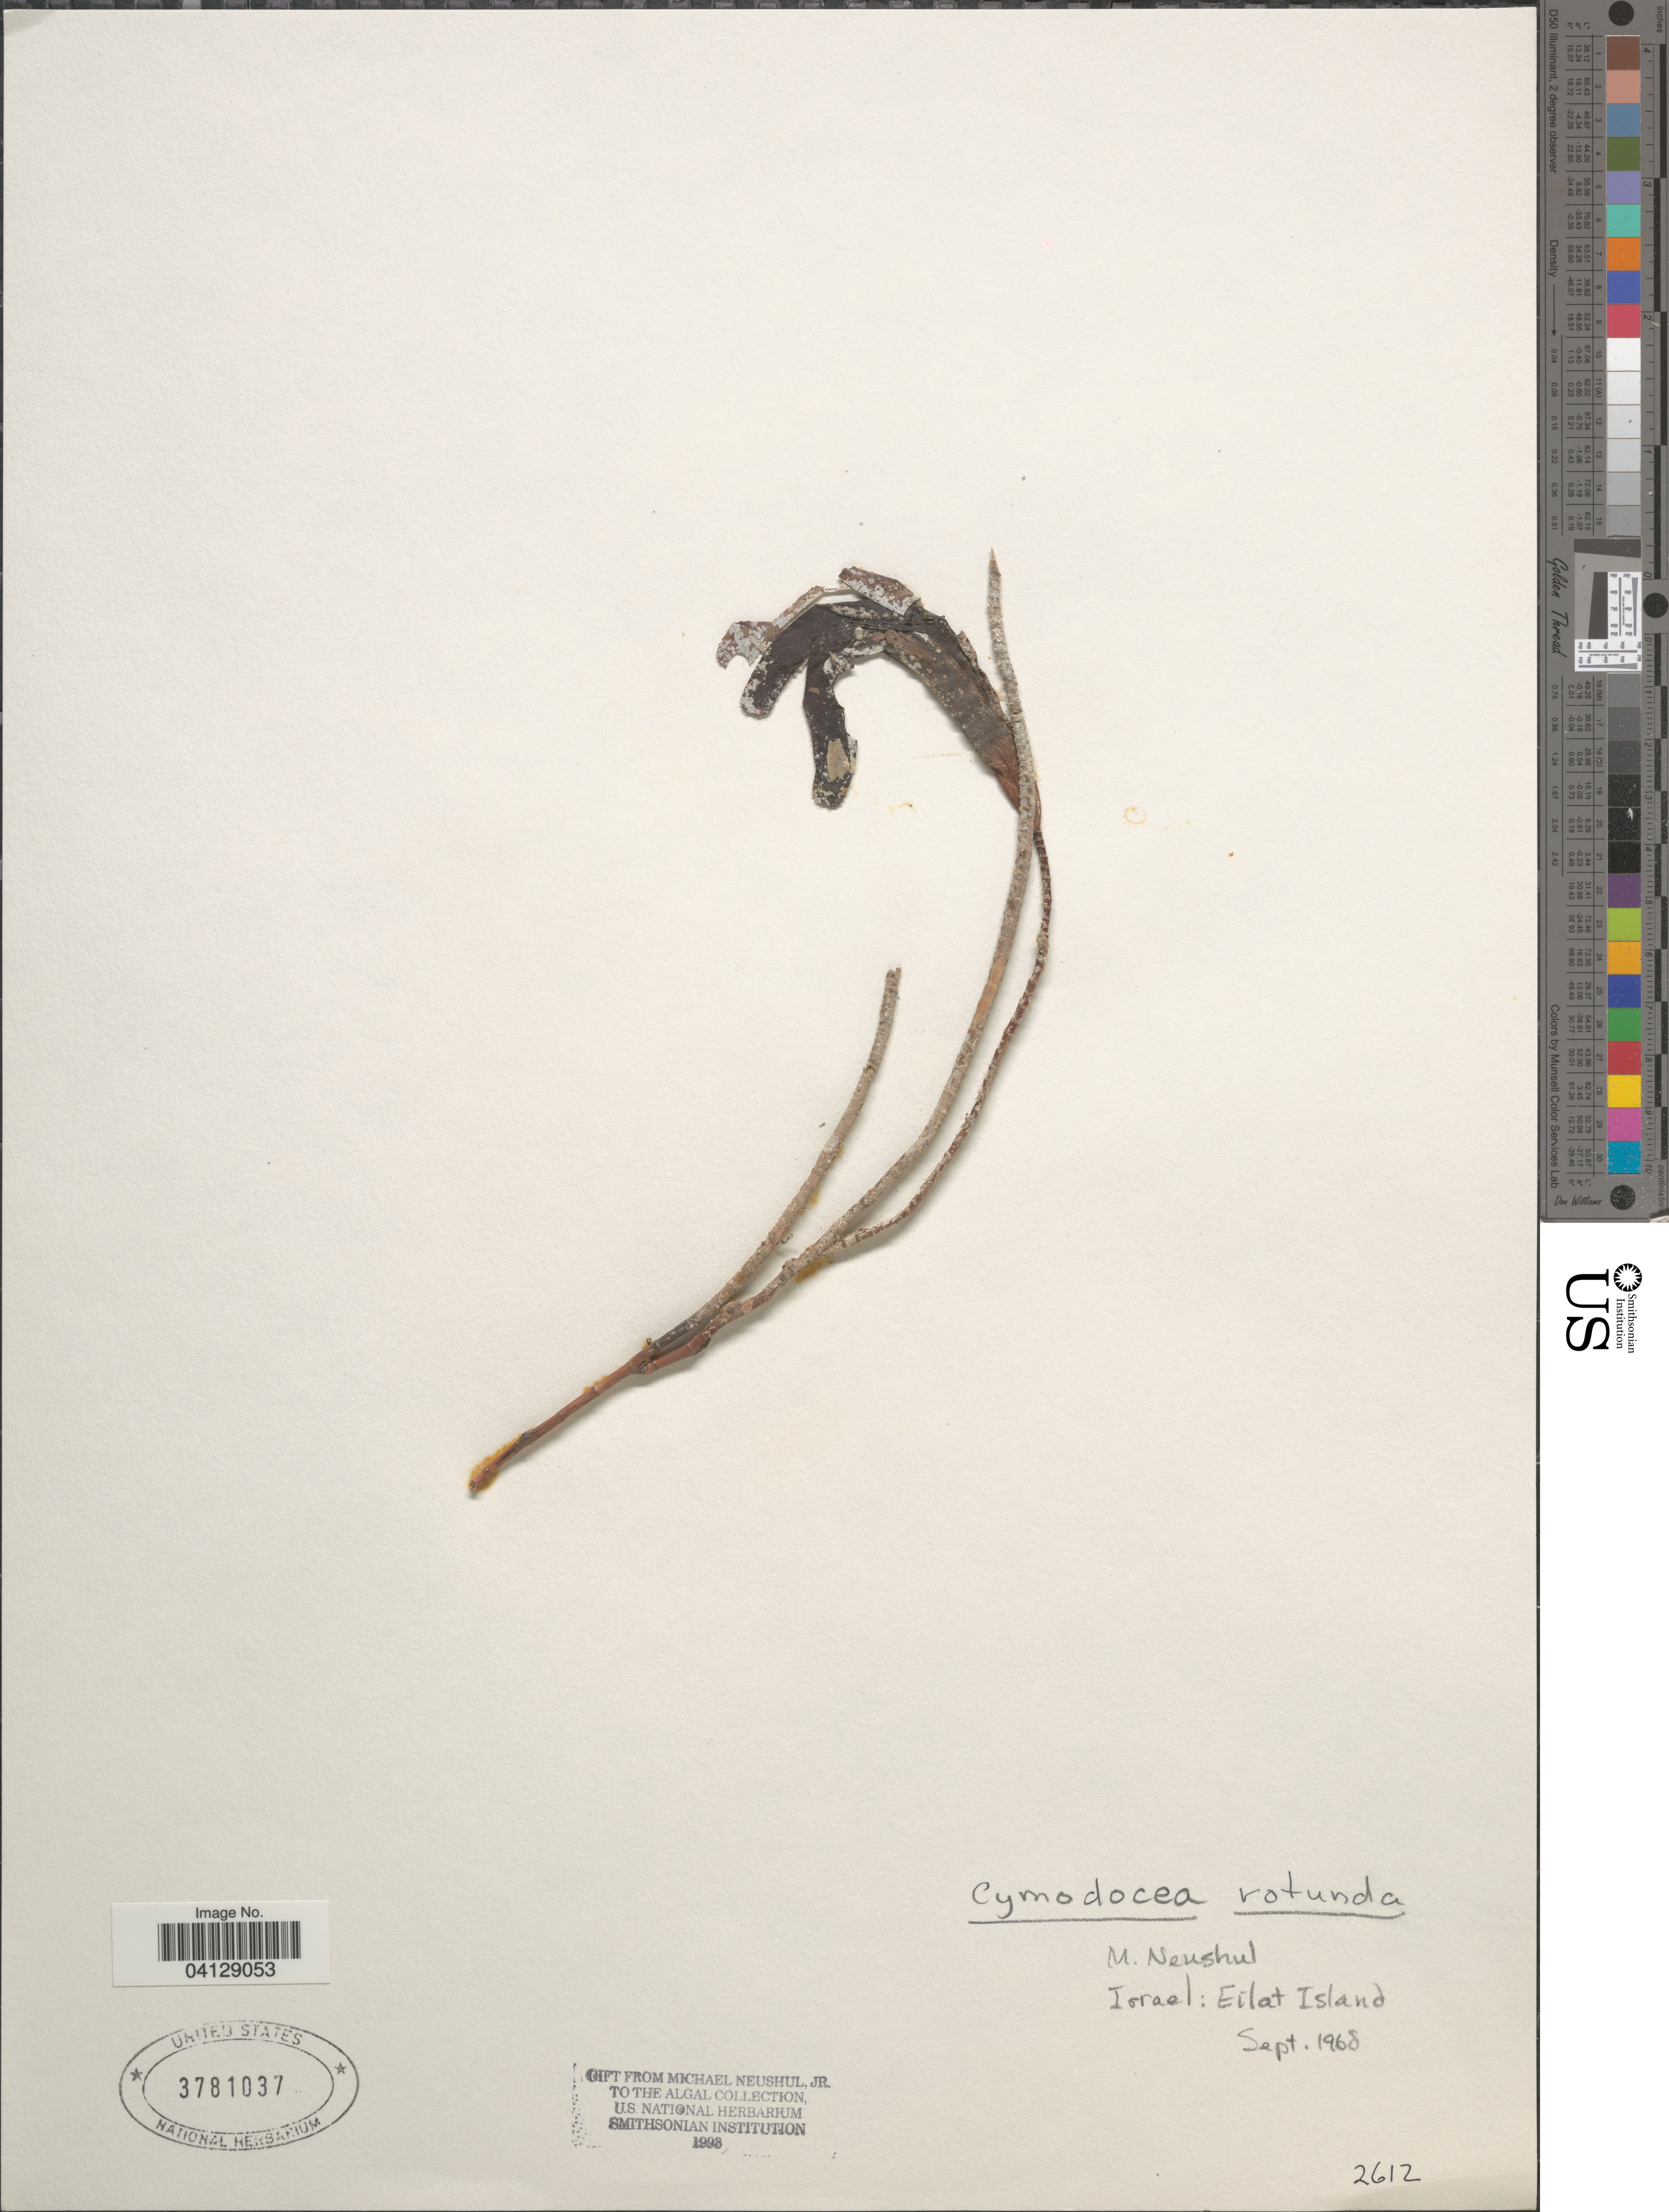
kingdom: Plantae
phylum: Tracheophyta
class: Liliopsida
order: Alismatales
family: Cymodoceaceae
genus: Cymodocea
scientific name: Cymodocea rotundata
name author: Asch. & Schweinf.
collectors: M. Neushul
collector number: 2612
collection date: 1968-09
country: Israel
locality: Eilat Island.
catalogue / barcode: US 3781037